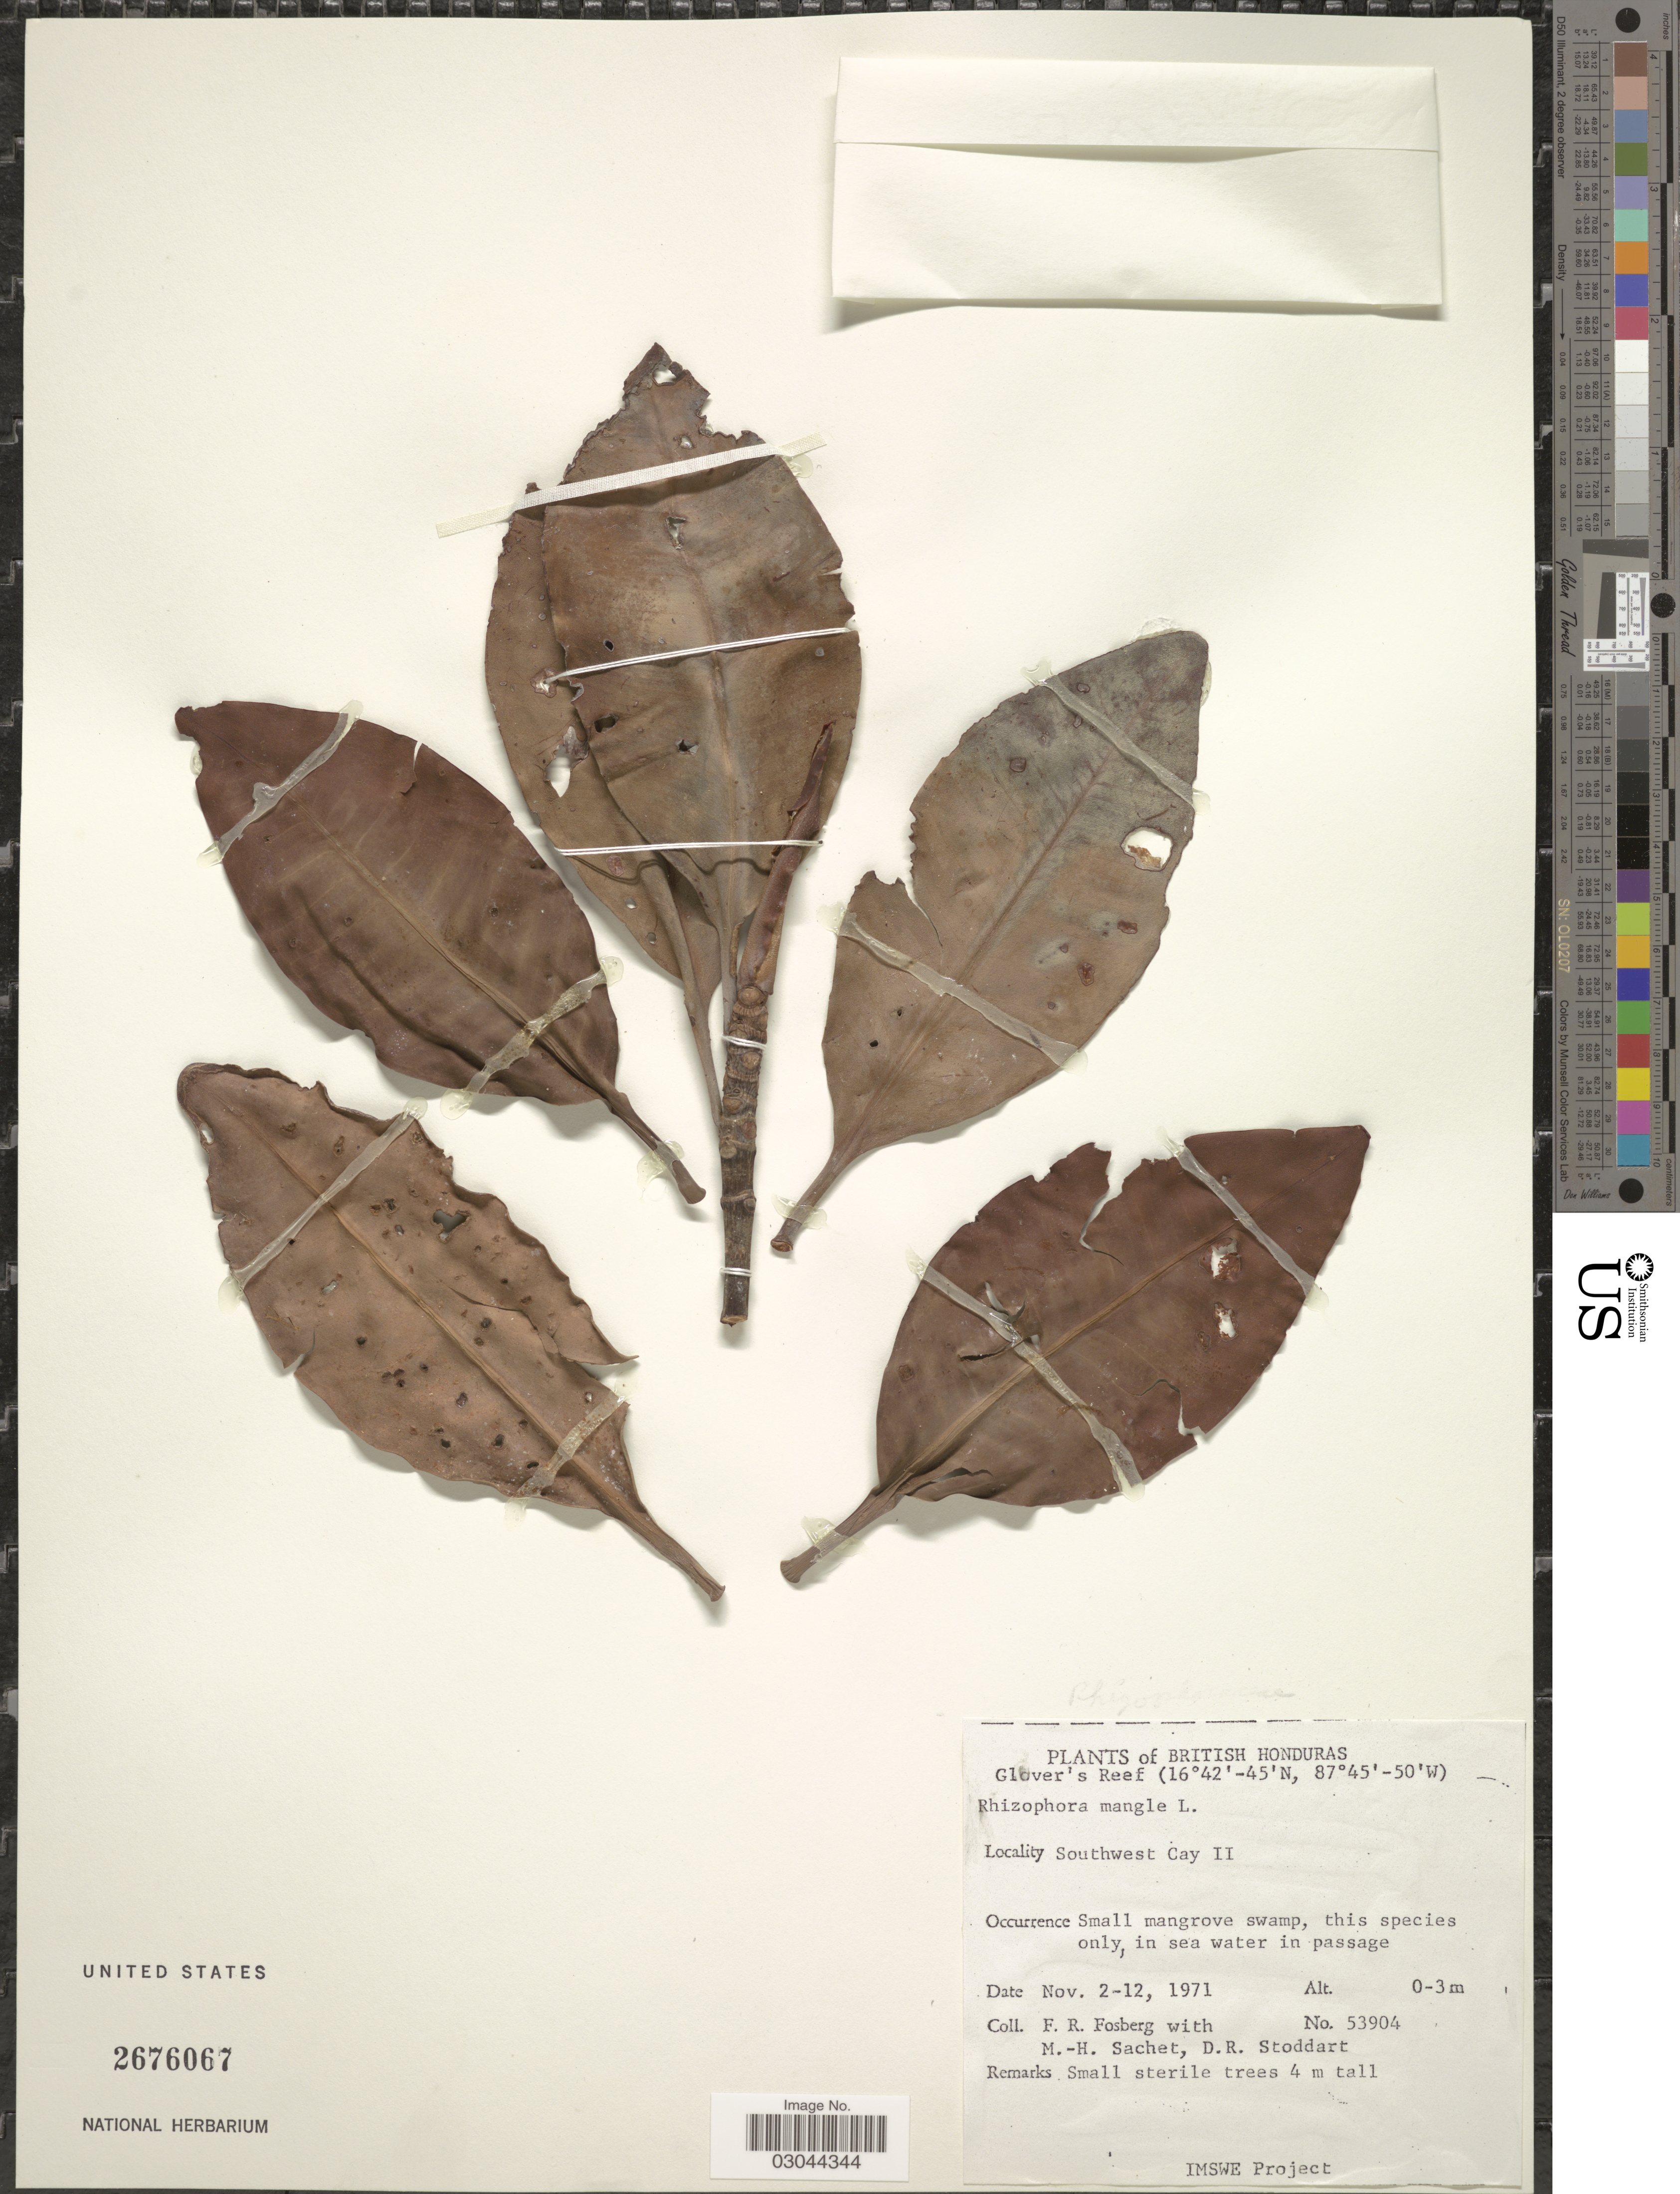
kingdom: Plantae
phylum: Tracheophyta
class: Magnoliopsida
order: Malpighiales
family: Rhizophoraceae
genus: Rhizophora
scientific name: Rhizophora mangle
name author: L.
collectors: F. R. Fosberg, M.-H. Sachet & D. R. Stoddart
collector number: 53904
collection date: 1971-11-02/1971-11-12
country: Belize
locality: British Honduras. Southwest Cay II.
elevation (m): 0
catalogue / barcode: US 2676067